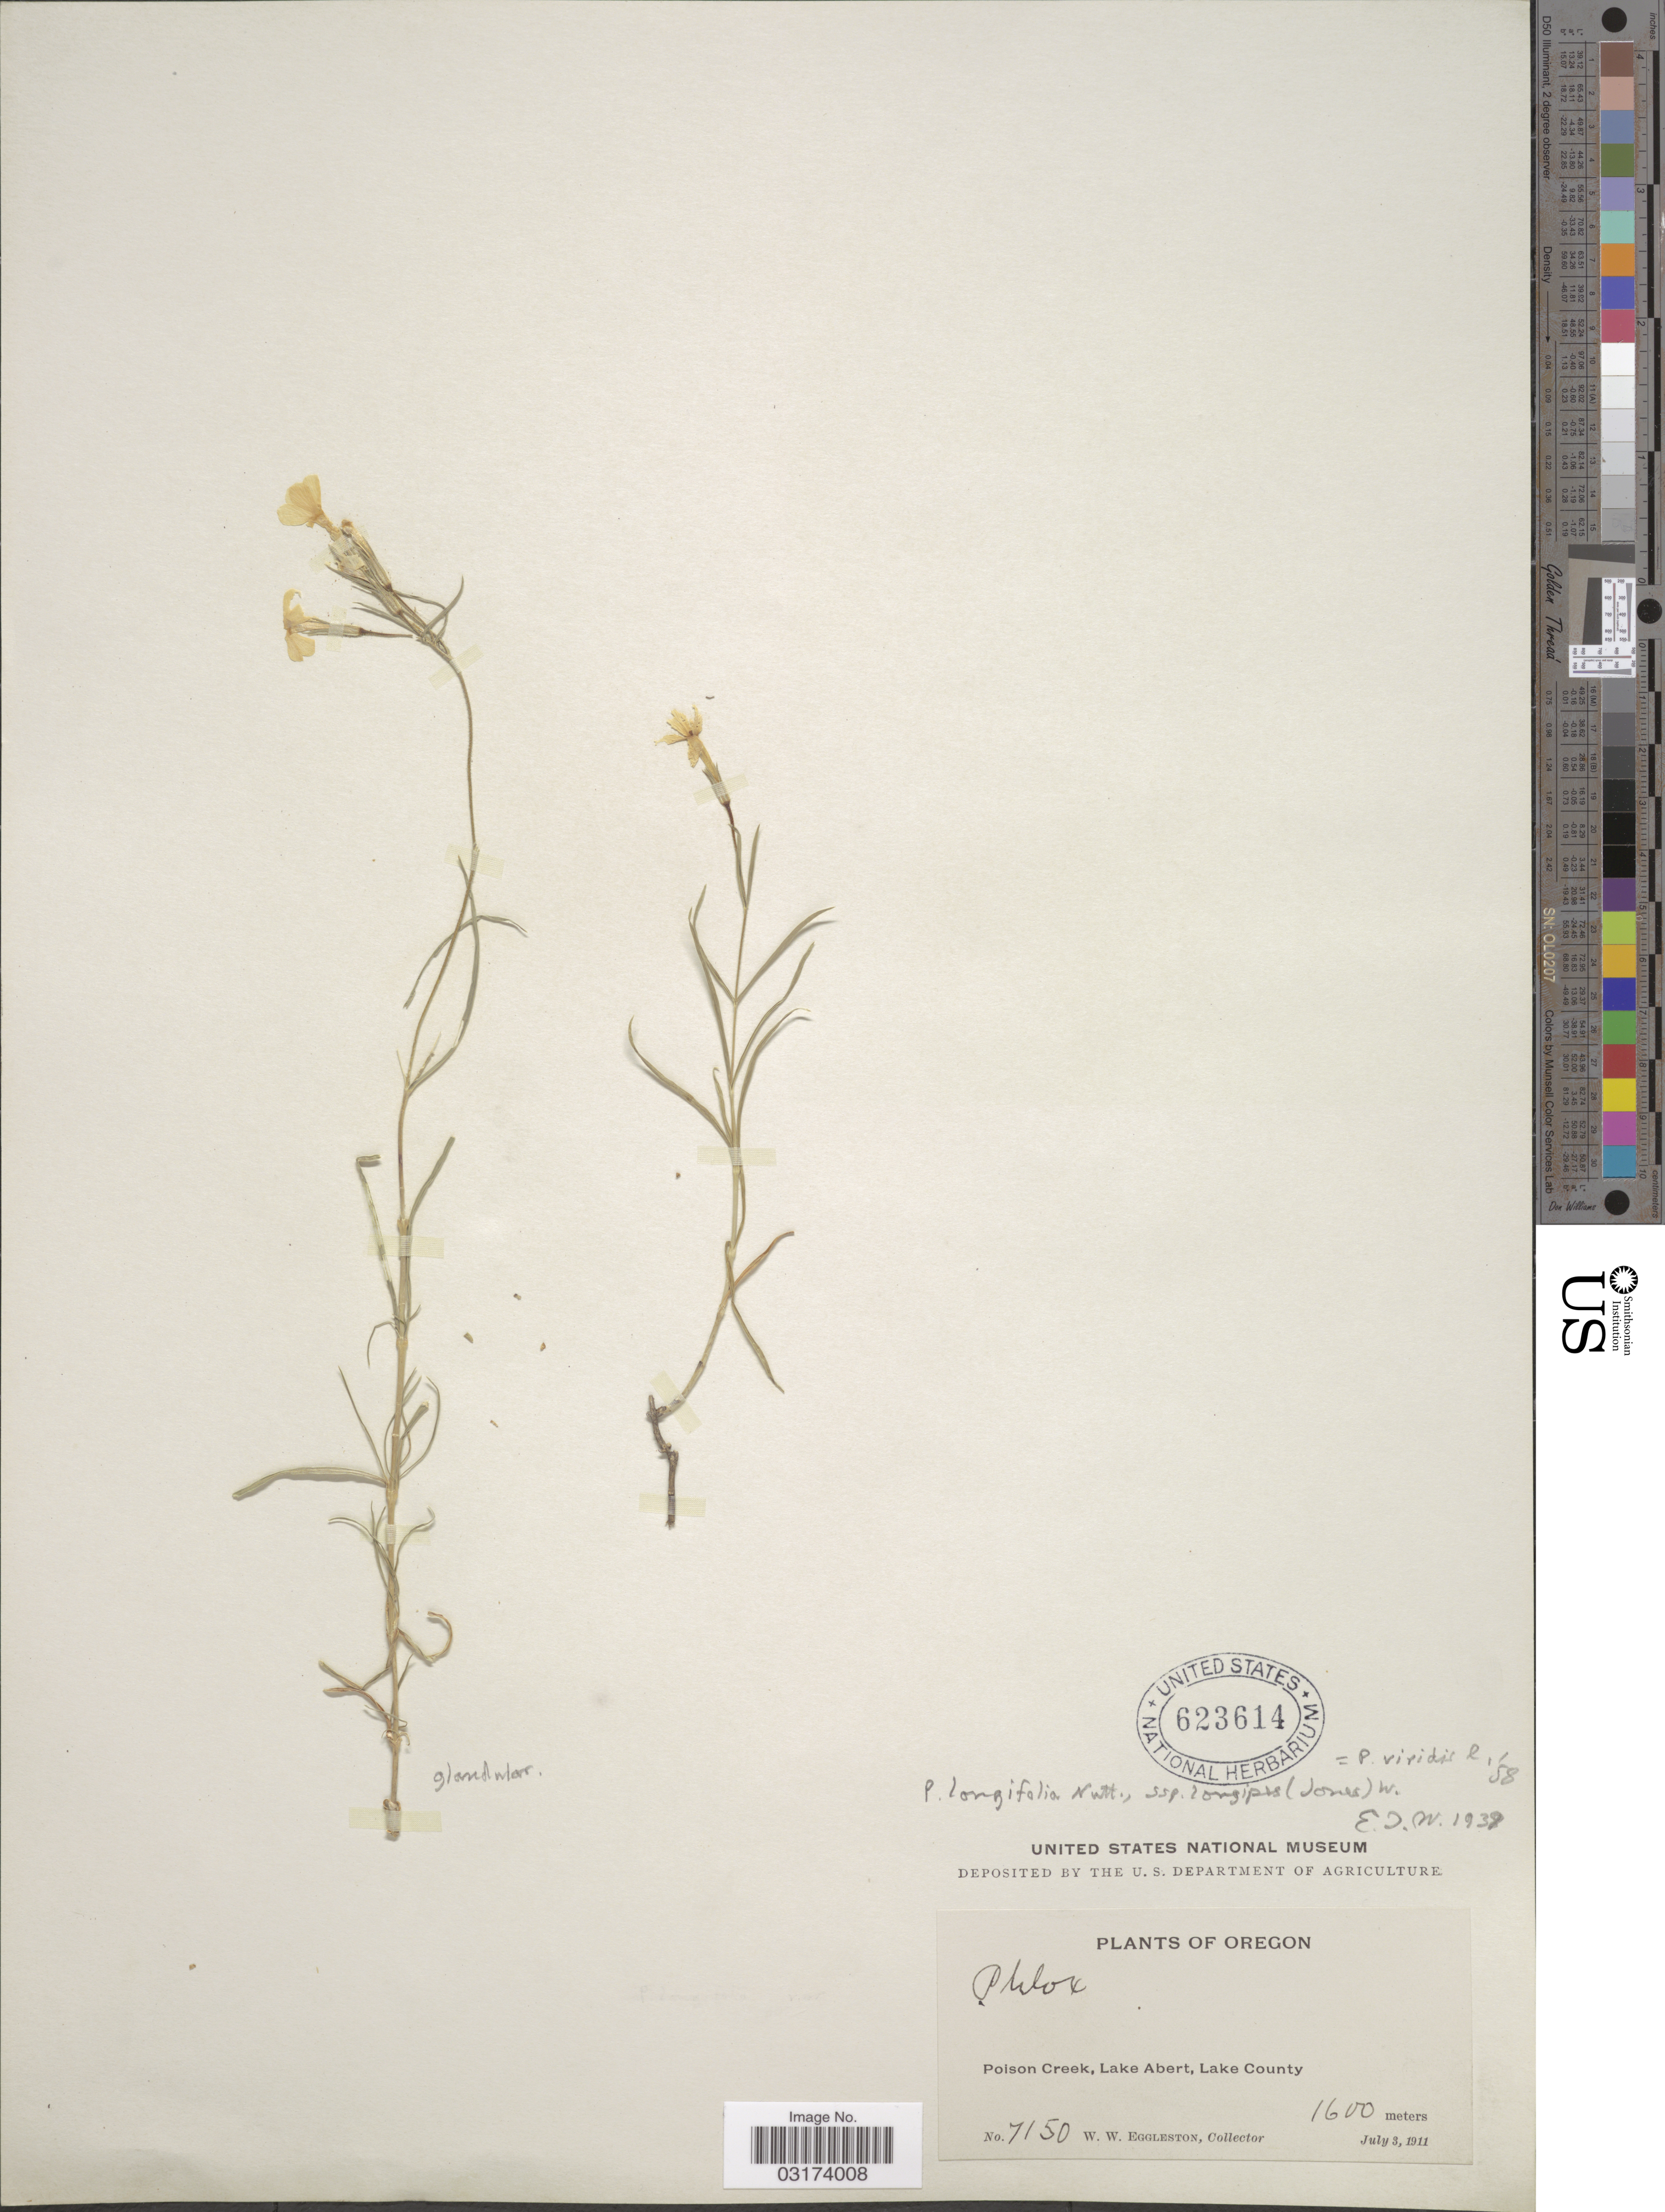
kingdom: Plantae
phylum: Tracheophyta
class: Magnoliopsida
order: Ericales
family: Polemoniaceae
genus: Phlox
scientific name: Phlox longifolia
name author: Nutt.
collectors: W. W. Eggleston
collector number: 7150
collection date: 1911-07-03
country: United States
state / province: Oregon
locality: Poison Creek, Lake Abert, Lake County.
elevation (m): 1600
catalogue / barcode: US 623614